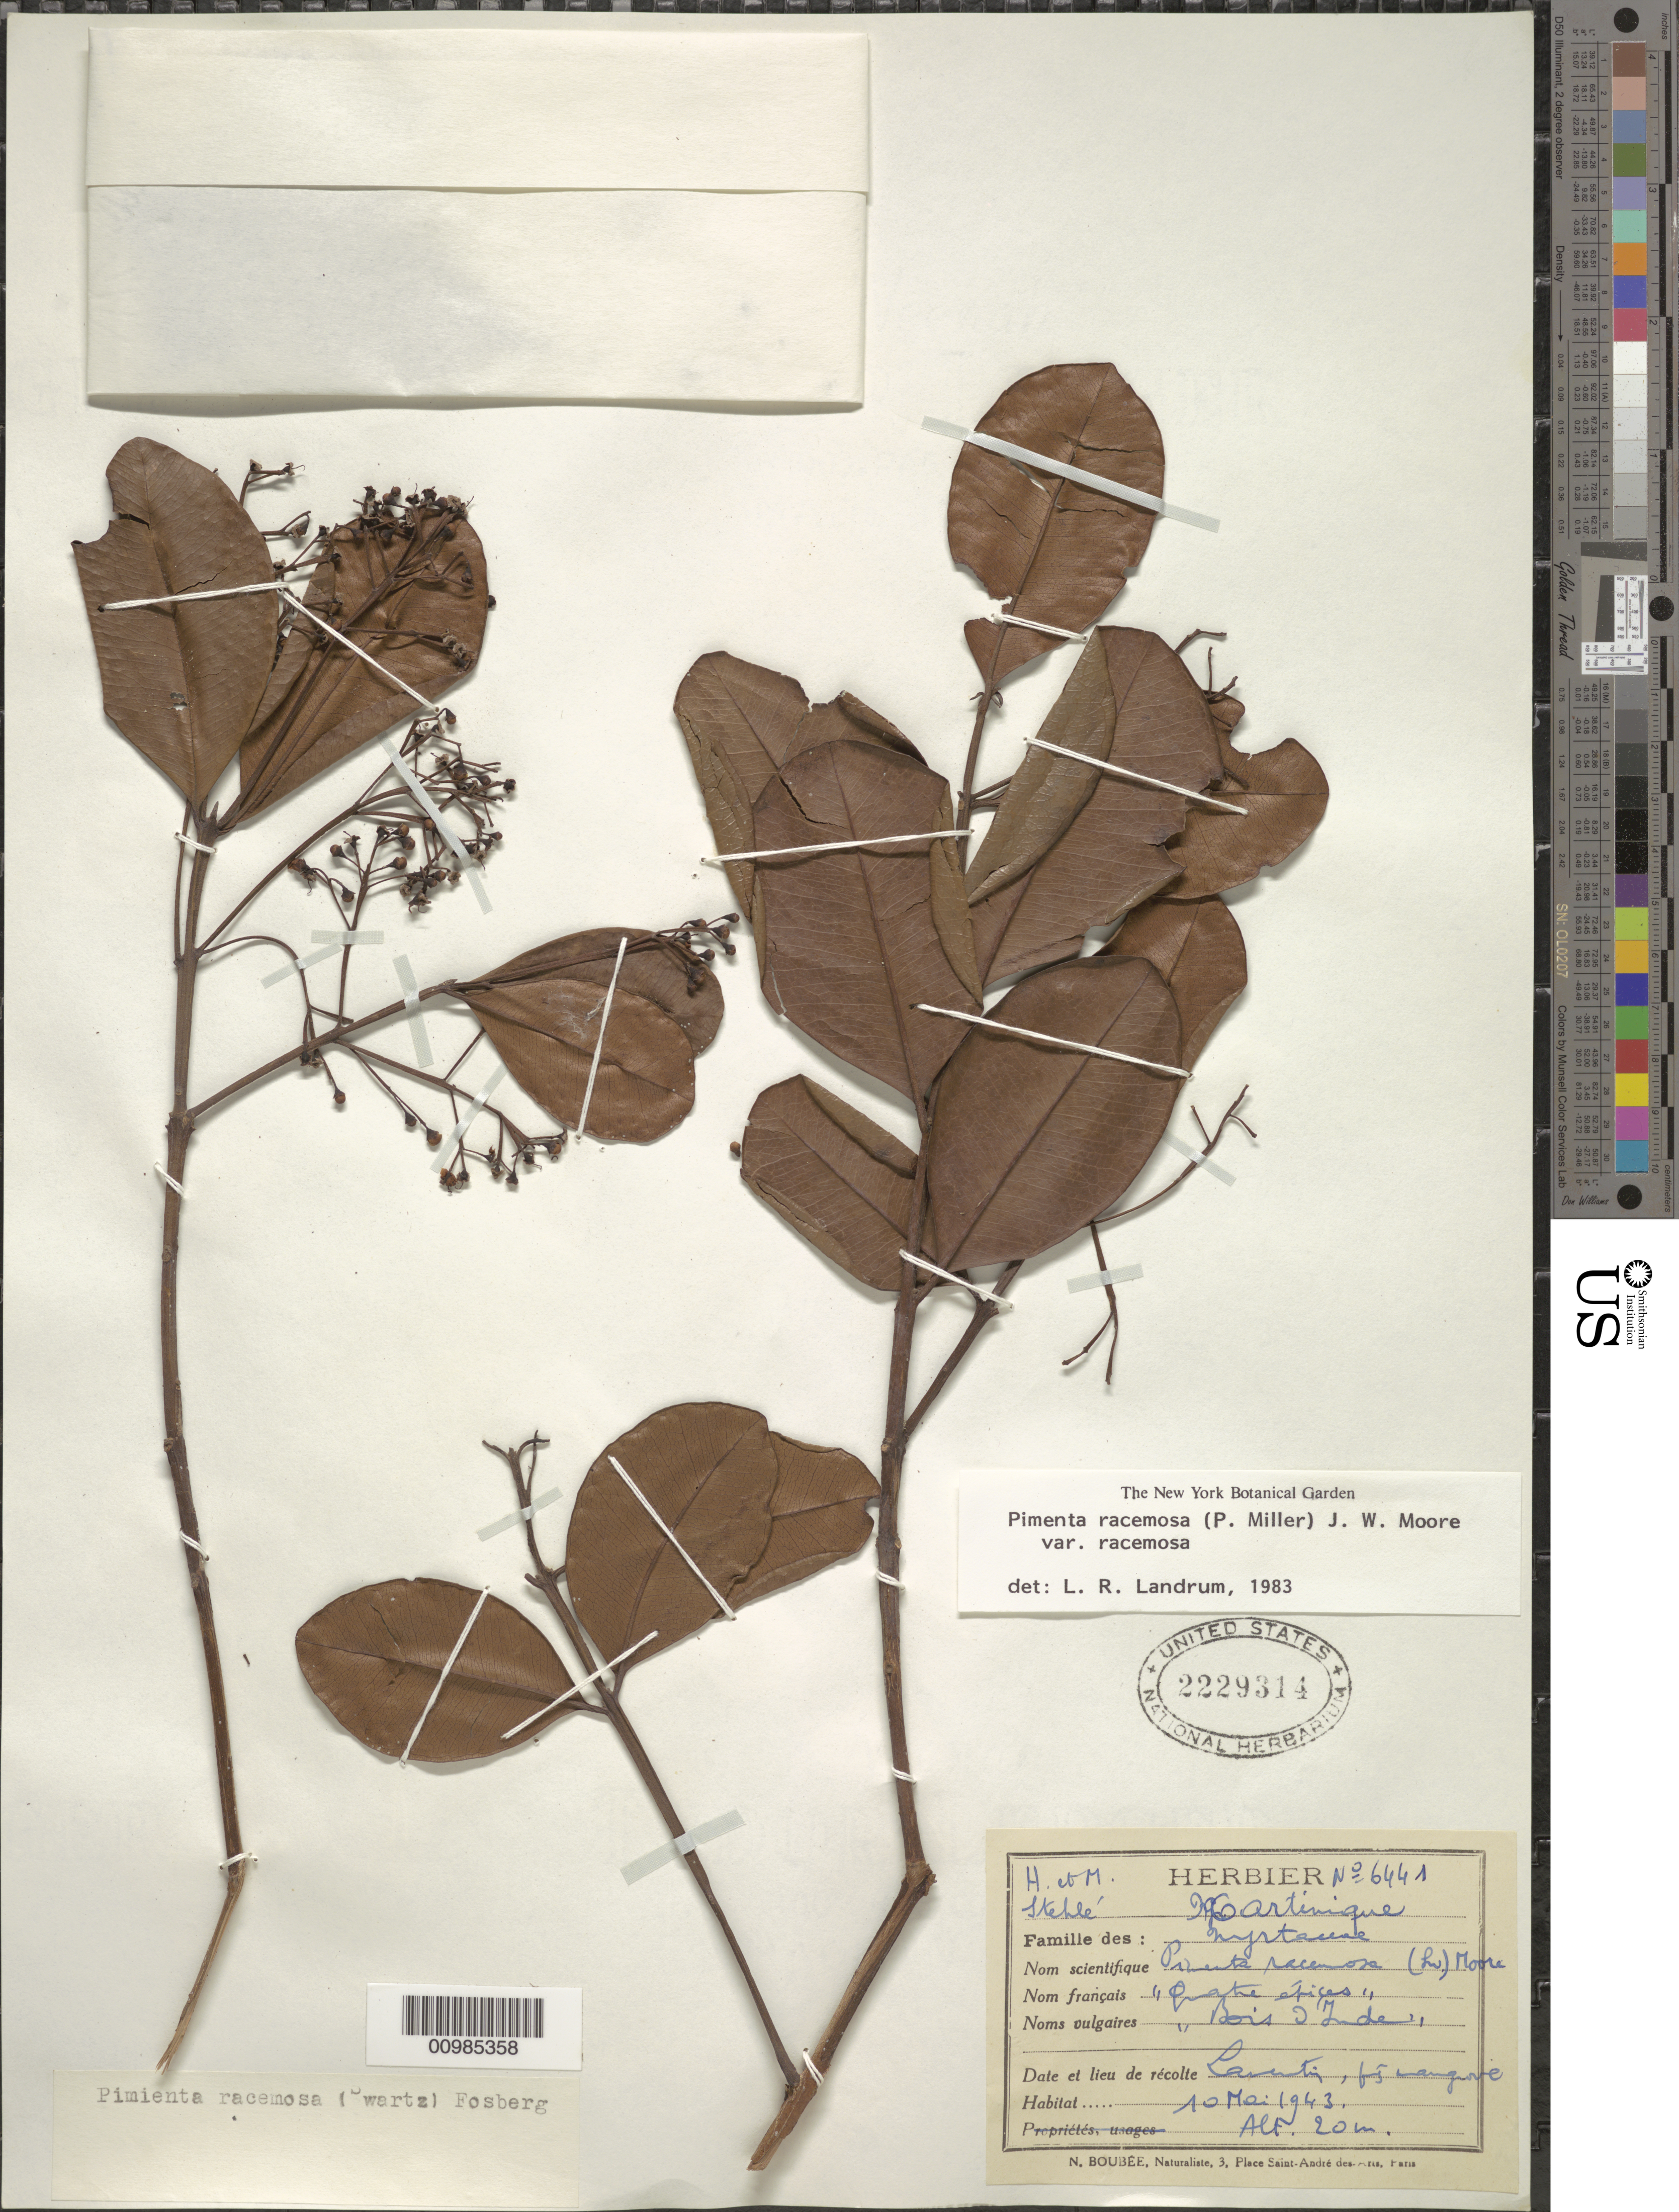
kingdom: Plantae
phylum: Tracheophyta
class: Magnoliopsida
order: Myrtales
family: Myrtaceae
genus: Pimenta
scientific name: Pimenta racemosa var. racemosa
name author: (Mill.) J.W. Moore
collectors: H. Stehlé & M. Stehlé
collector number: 6441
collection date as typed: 10 May 1943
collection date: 1943-05-10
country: Martinique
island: Martinique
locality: Laventin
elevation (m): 20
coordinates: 0 N, 0 E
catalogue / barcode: US 2229314